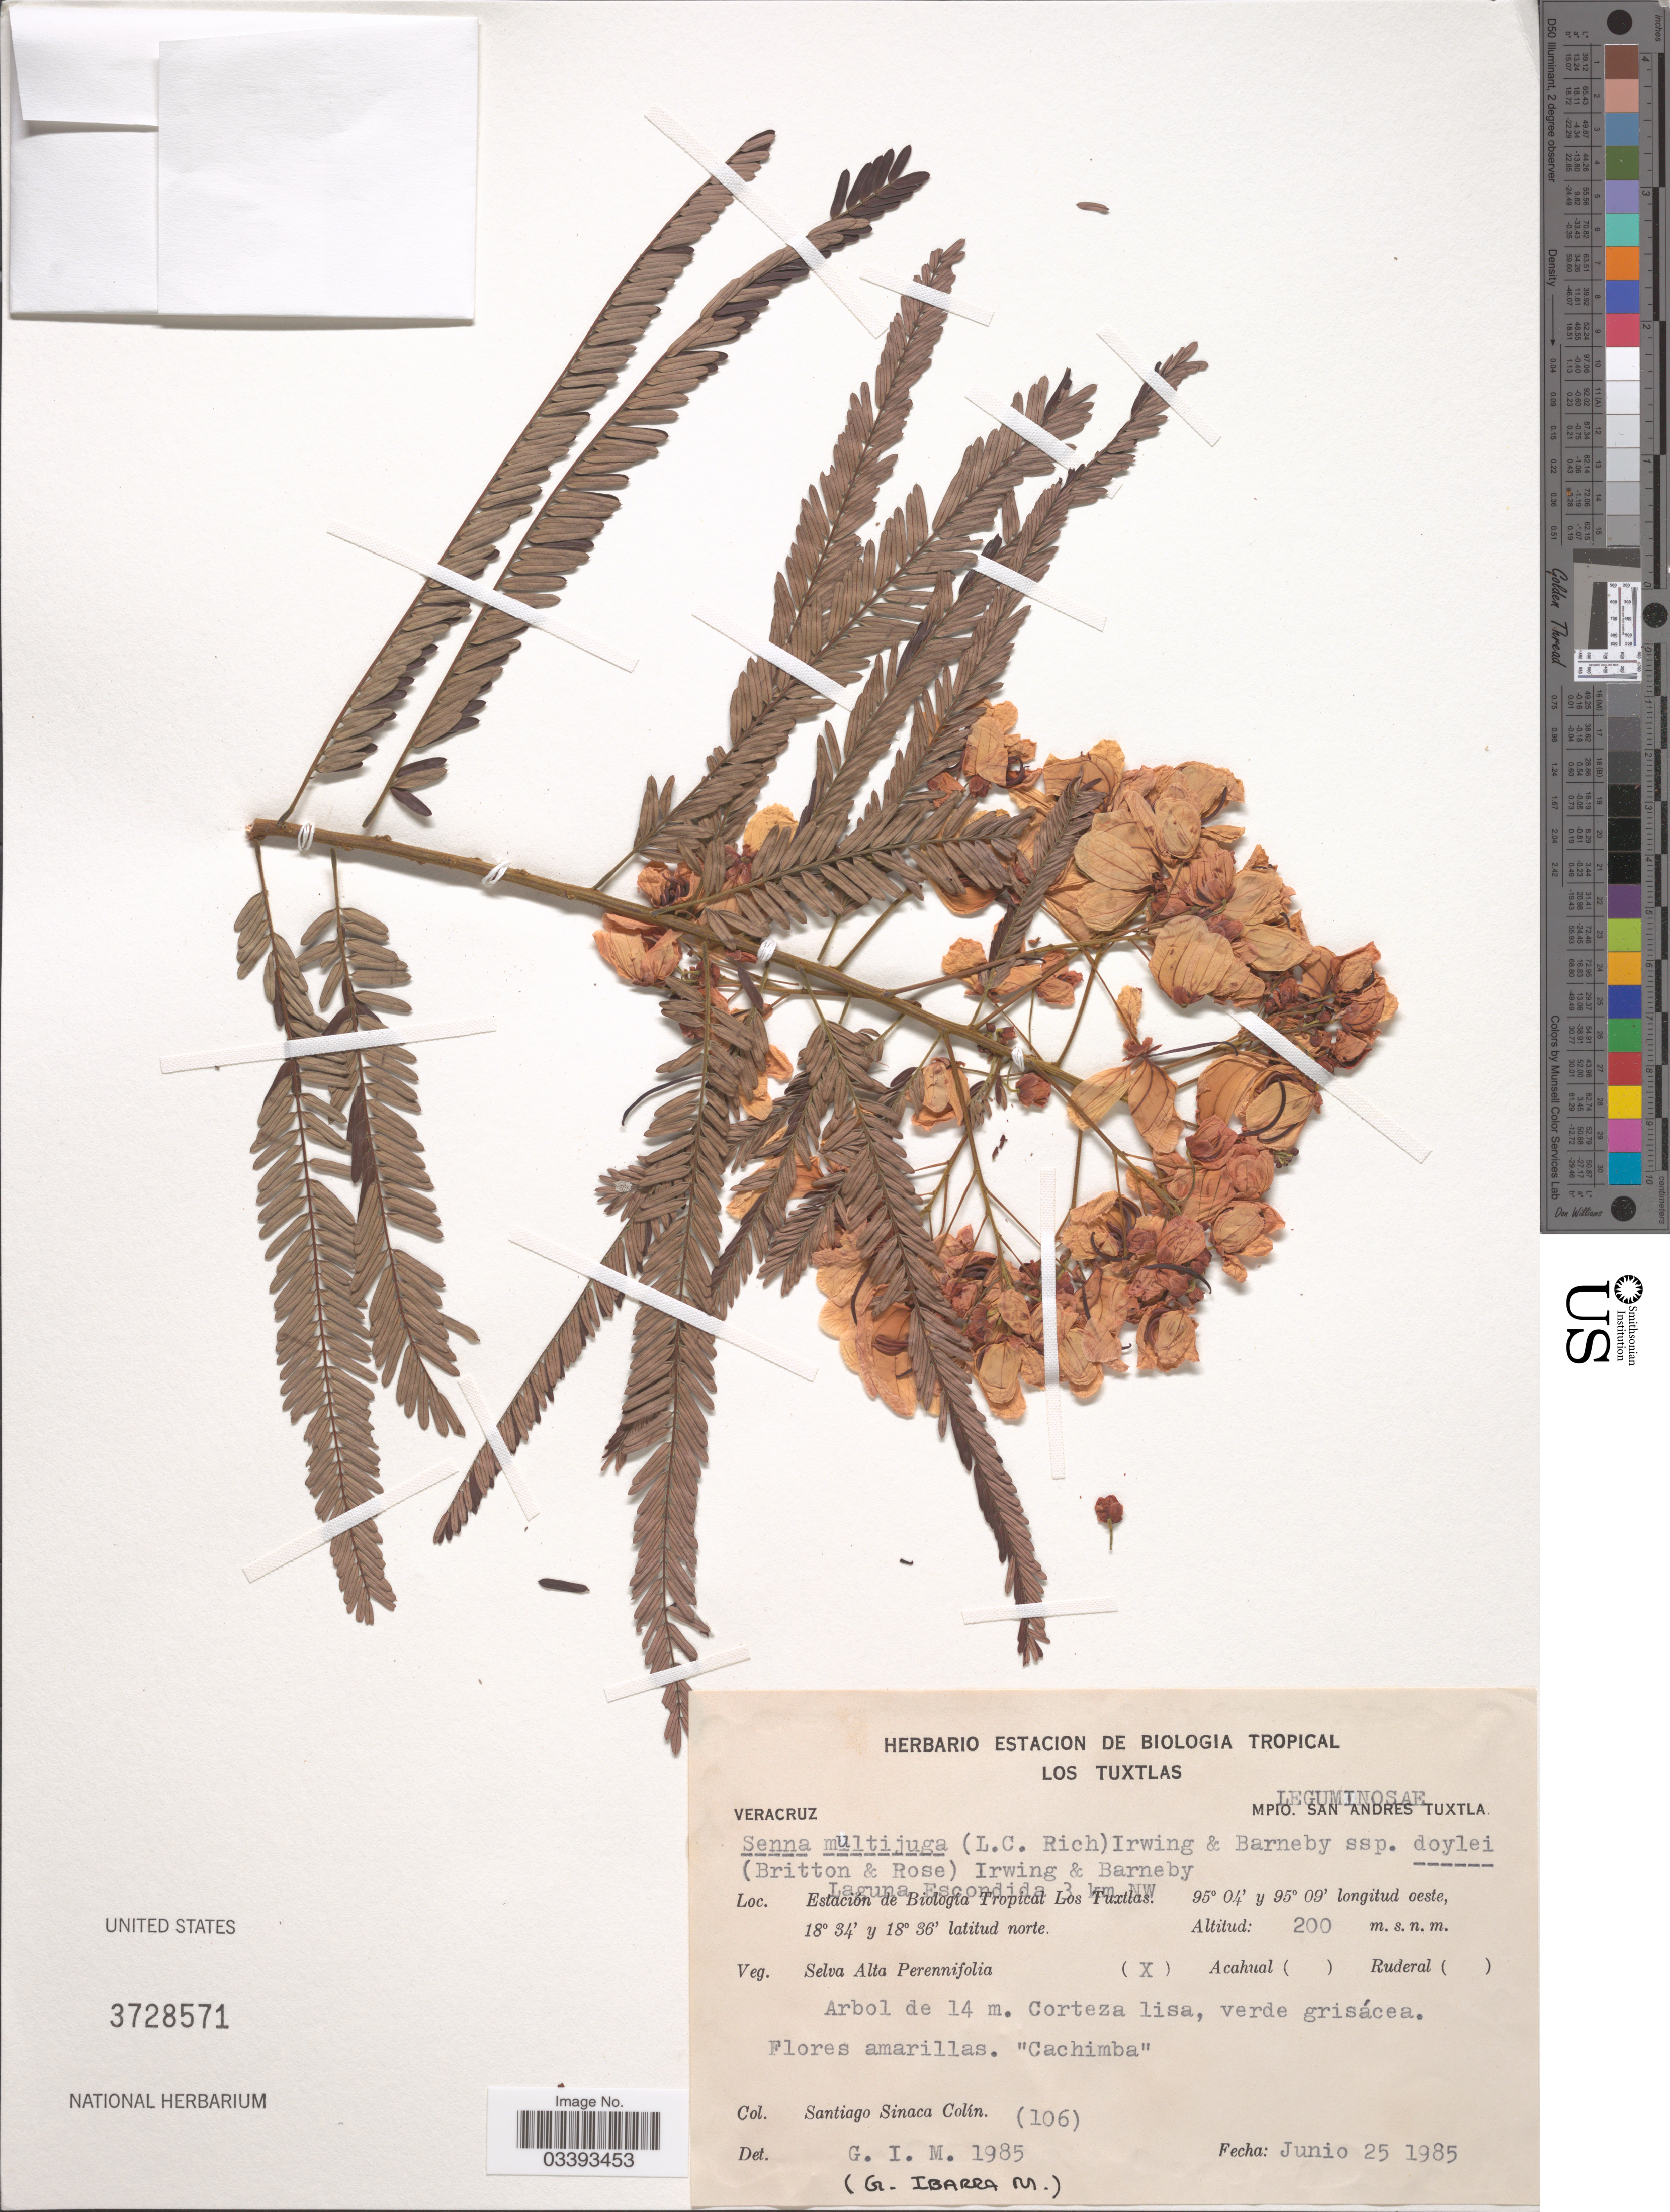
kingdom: Plantae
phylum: Tracheophyta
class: Magnoliopsida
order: Fabales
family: Fabaceae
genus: Senna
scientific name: Senna multijuga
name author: (Rich.) H.S. Irwin & Barneby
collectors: S. Sinaca-Colin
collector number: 106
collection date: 1985-06-25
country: Mexico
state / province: Veracruz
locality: Veracruz. Mpio. San Andres Tuxtla. Laguna Escondida 3 km NW Estación de Biología Tropical Los Tuxtlas.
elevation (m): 200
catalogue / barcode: US 3728571